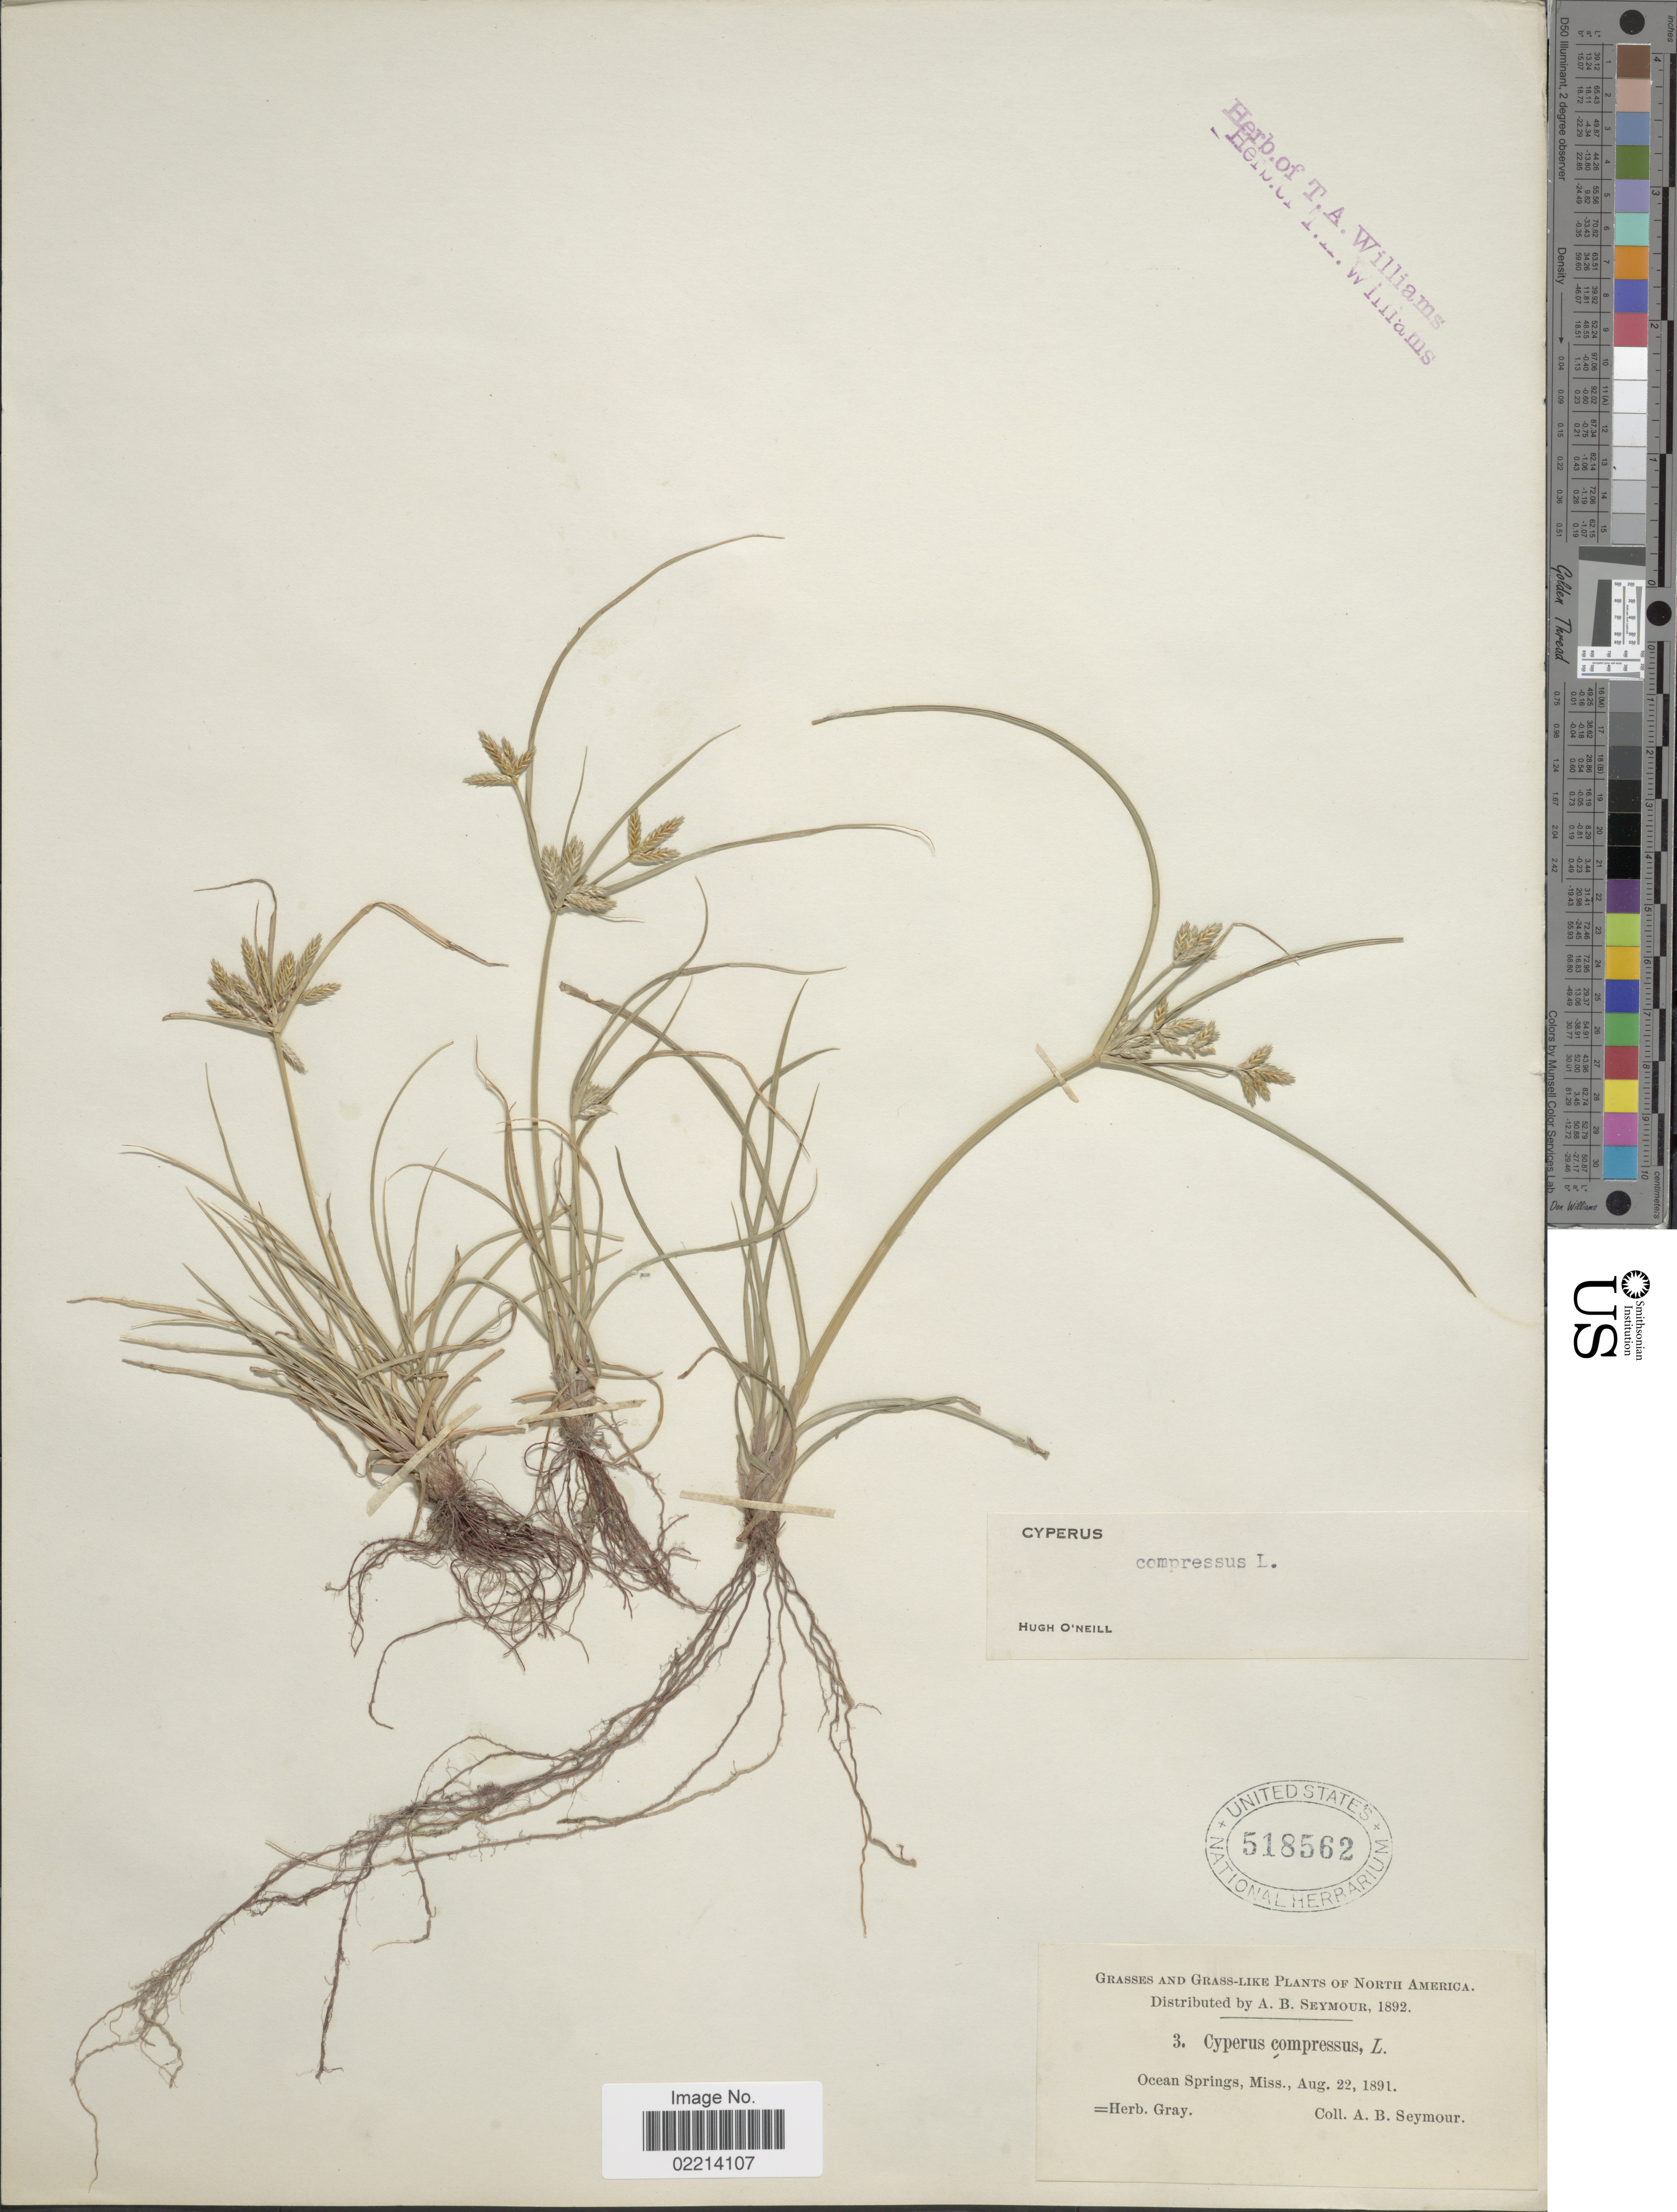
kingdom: Plantae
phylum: Tracheophyta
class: Liliopsida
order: Poales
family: Cyperaceae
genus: Cyperus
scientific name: Cyperus compressus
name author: L.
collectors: A. Seymour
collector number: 3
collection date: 1891-08-22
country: United States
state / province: Mississippi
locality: Ocean Springs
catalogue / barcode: US 518562